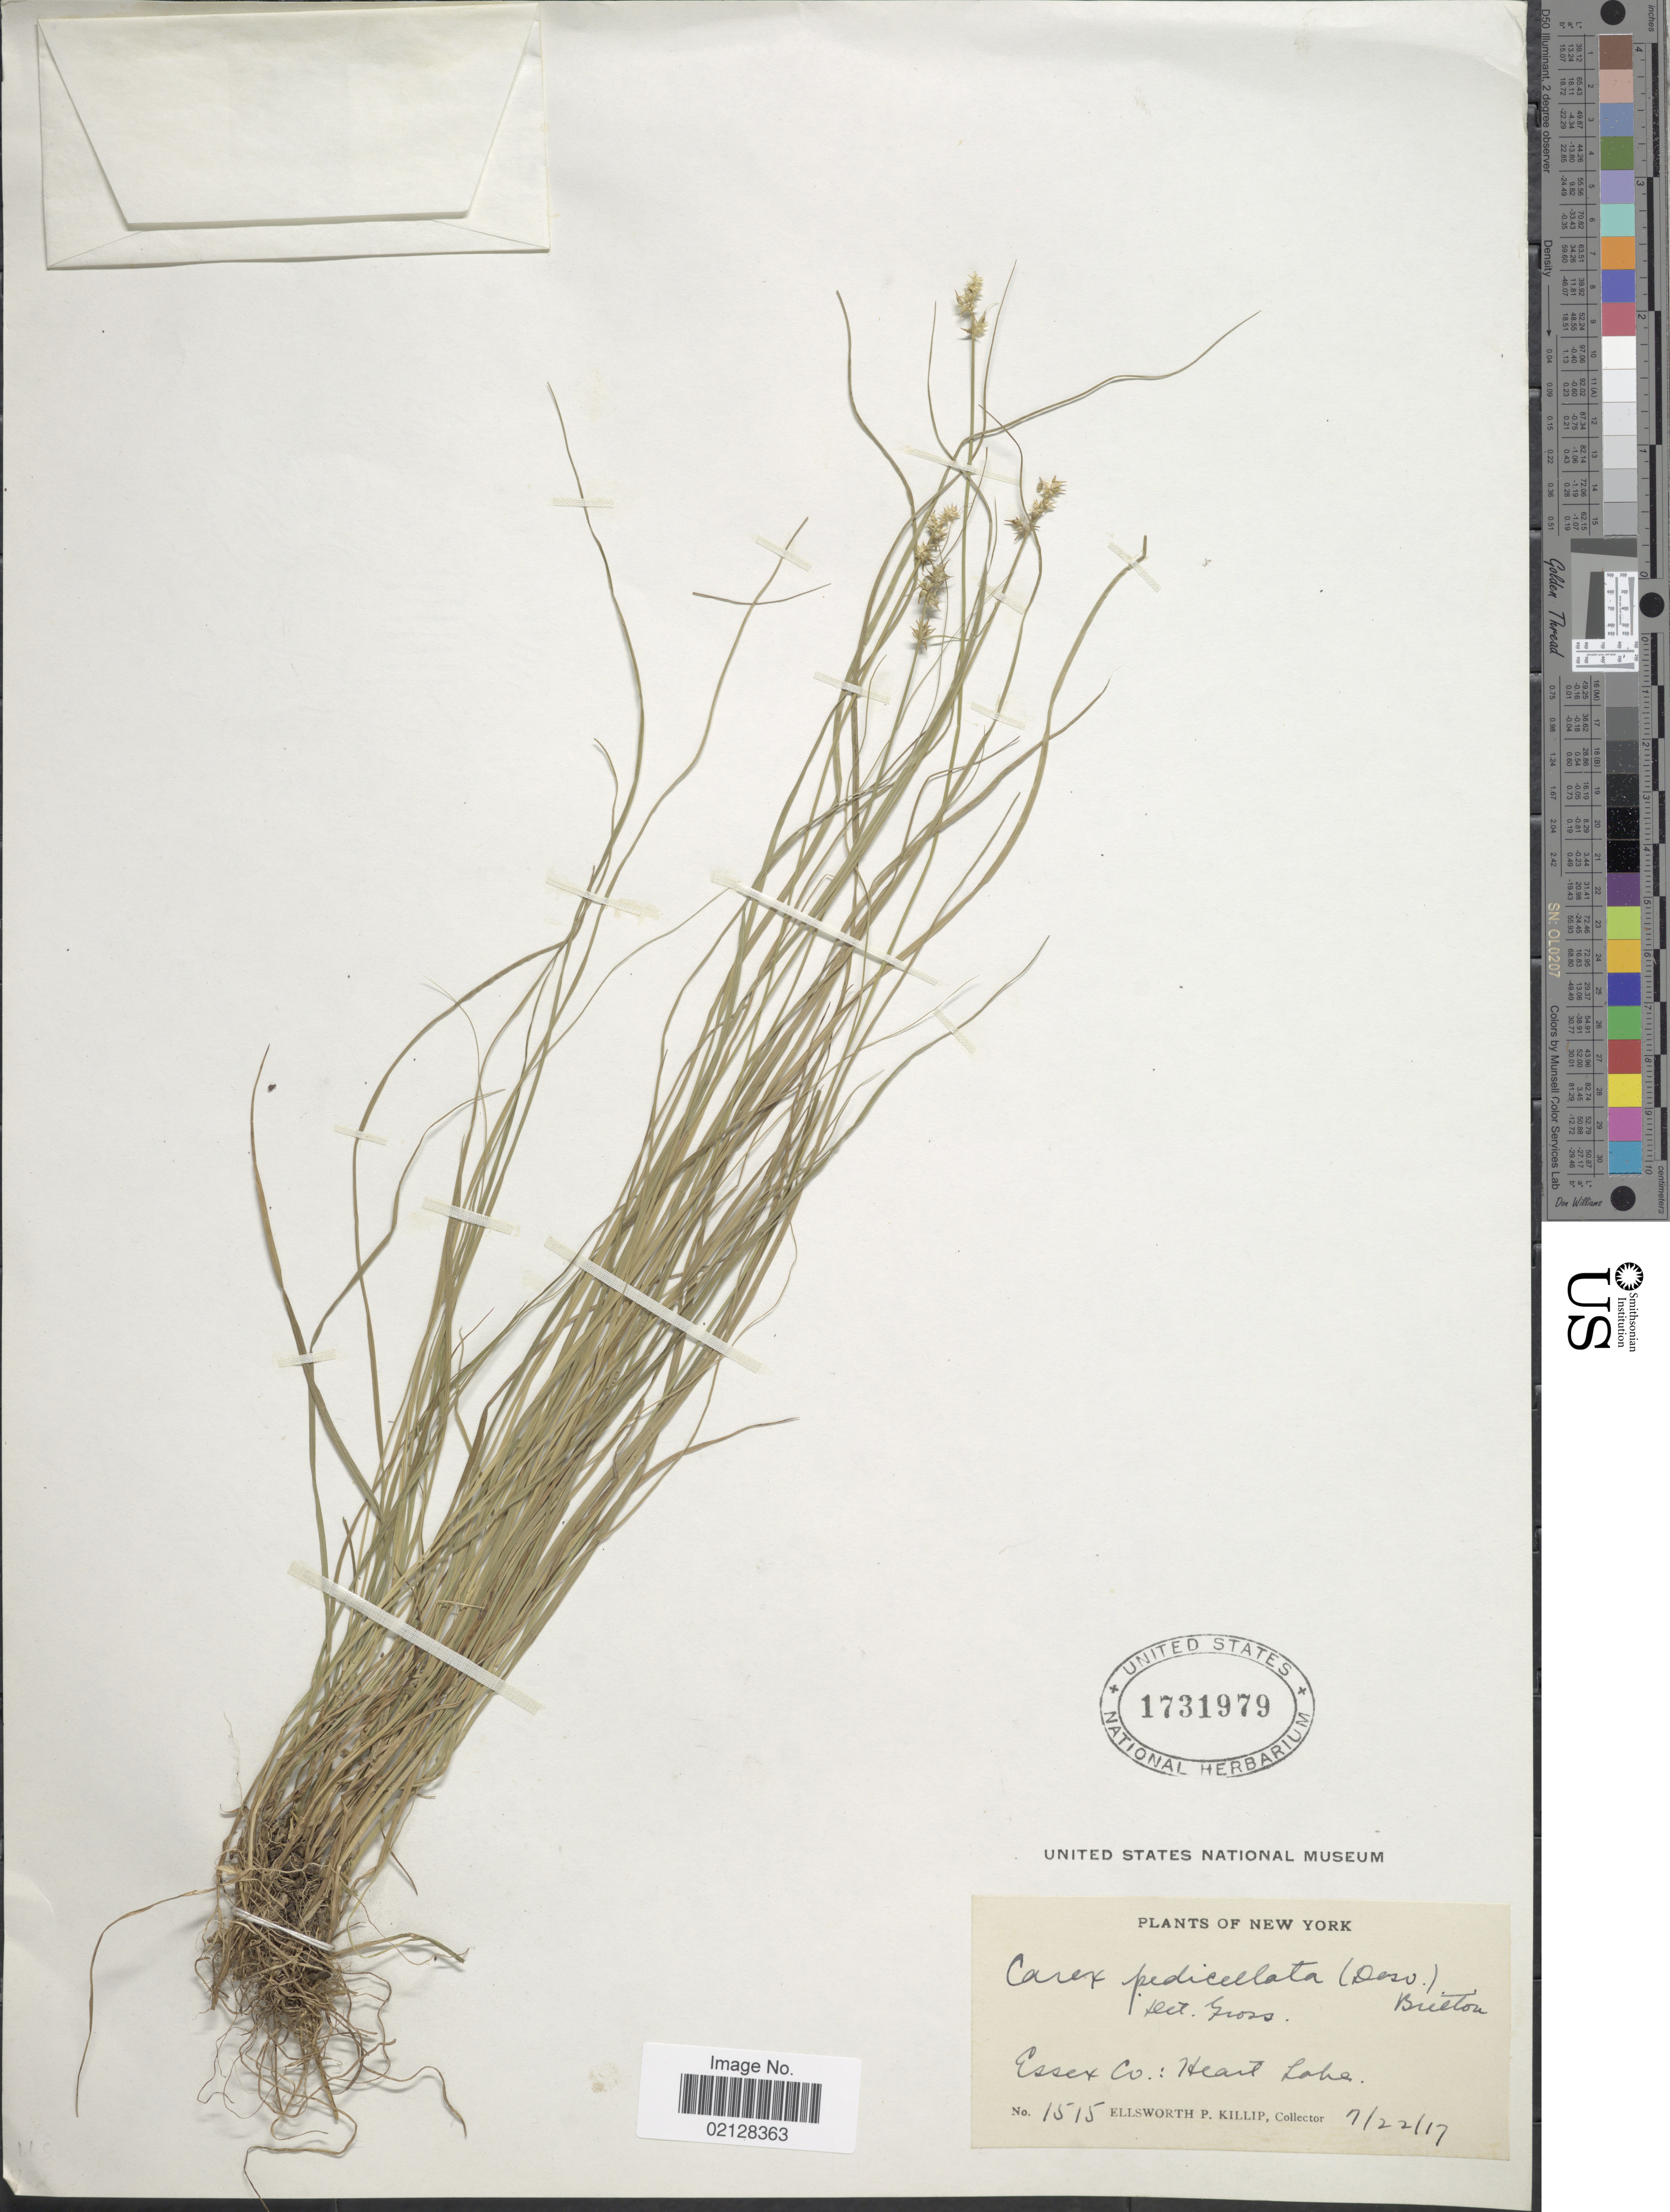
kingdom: Plantae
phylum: Tracheophyta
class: Liliopsida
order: Poales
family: Cyperaceae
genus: Carex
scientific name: Carex sp.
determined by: Strong, Mark T., (BOT), Smithsonian Institution - National Museum of Natural History (UNITED STATES)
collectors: E. P. Killip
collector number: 1515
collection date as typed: Transcribed d/m/y: 22/7/17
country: United States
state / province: New York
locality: Essex Co.: Heart Lake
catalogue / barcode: US 1731979